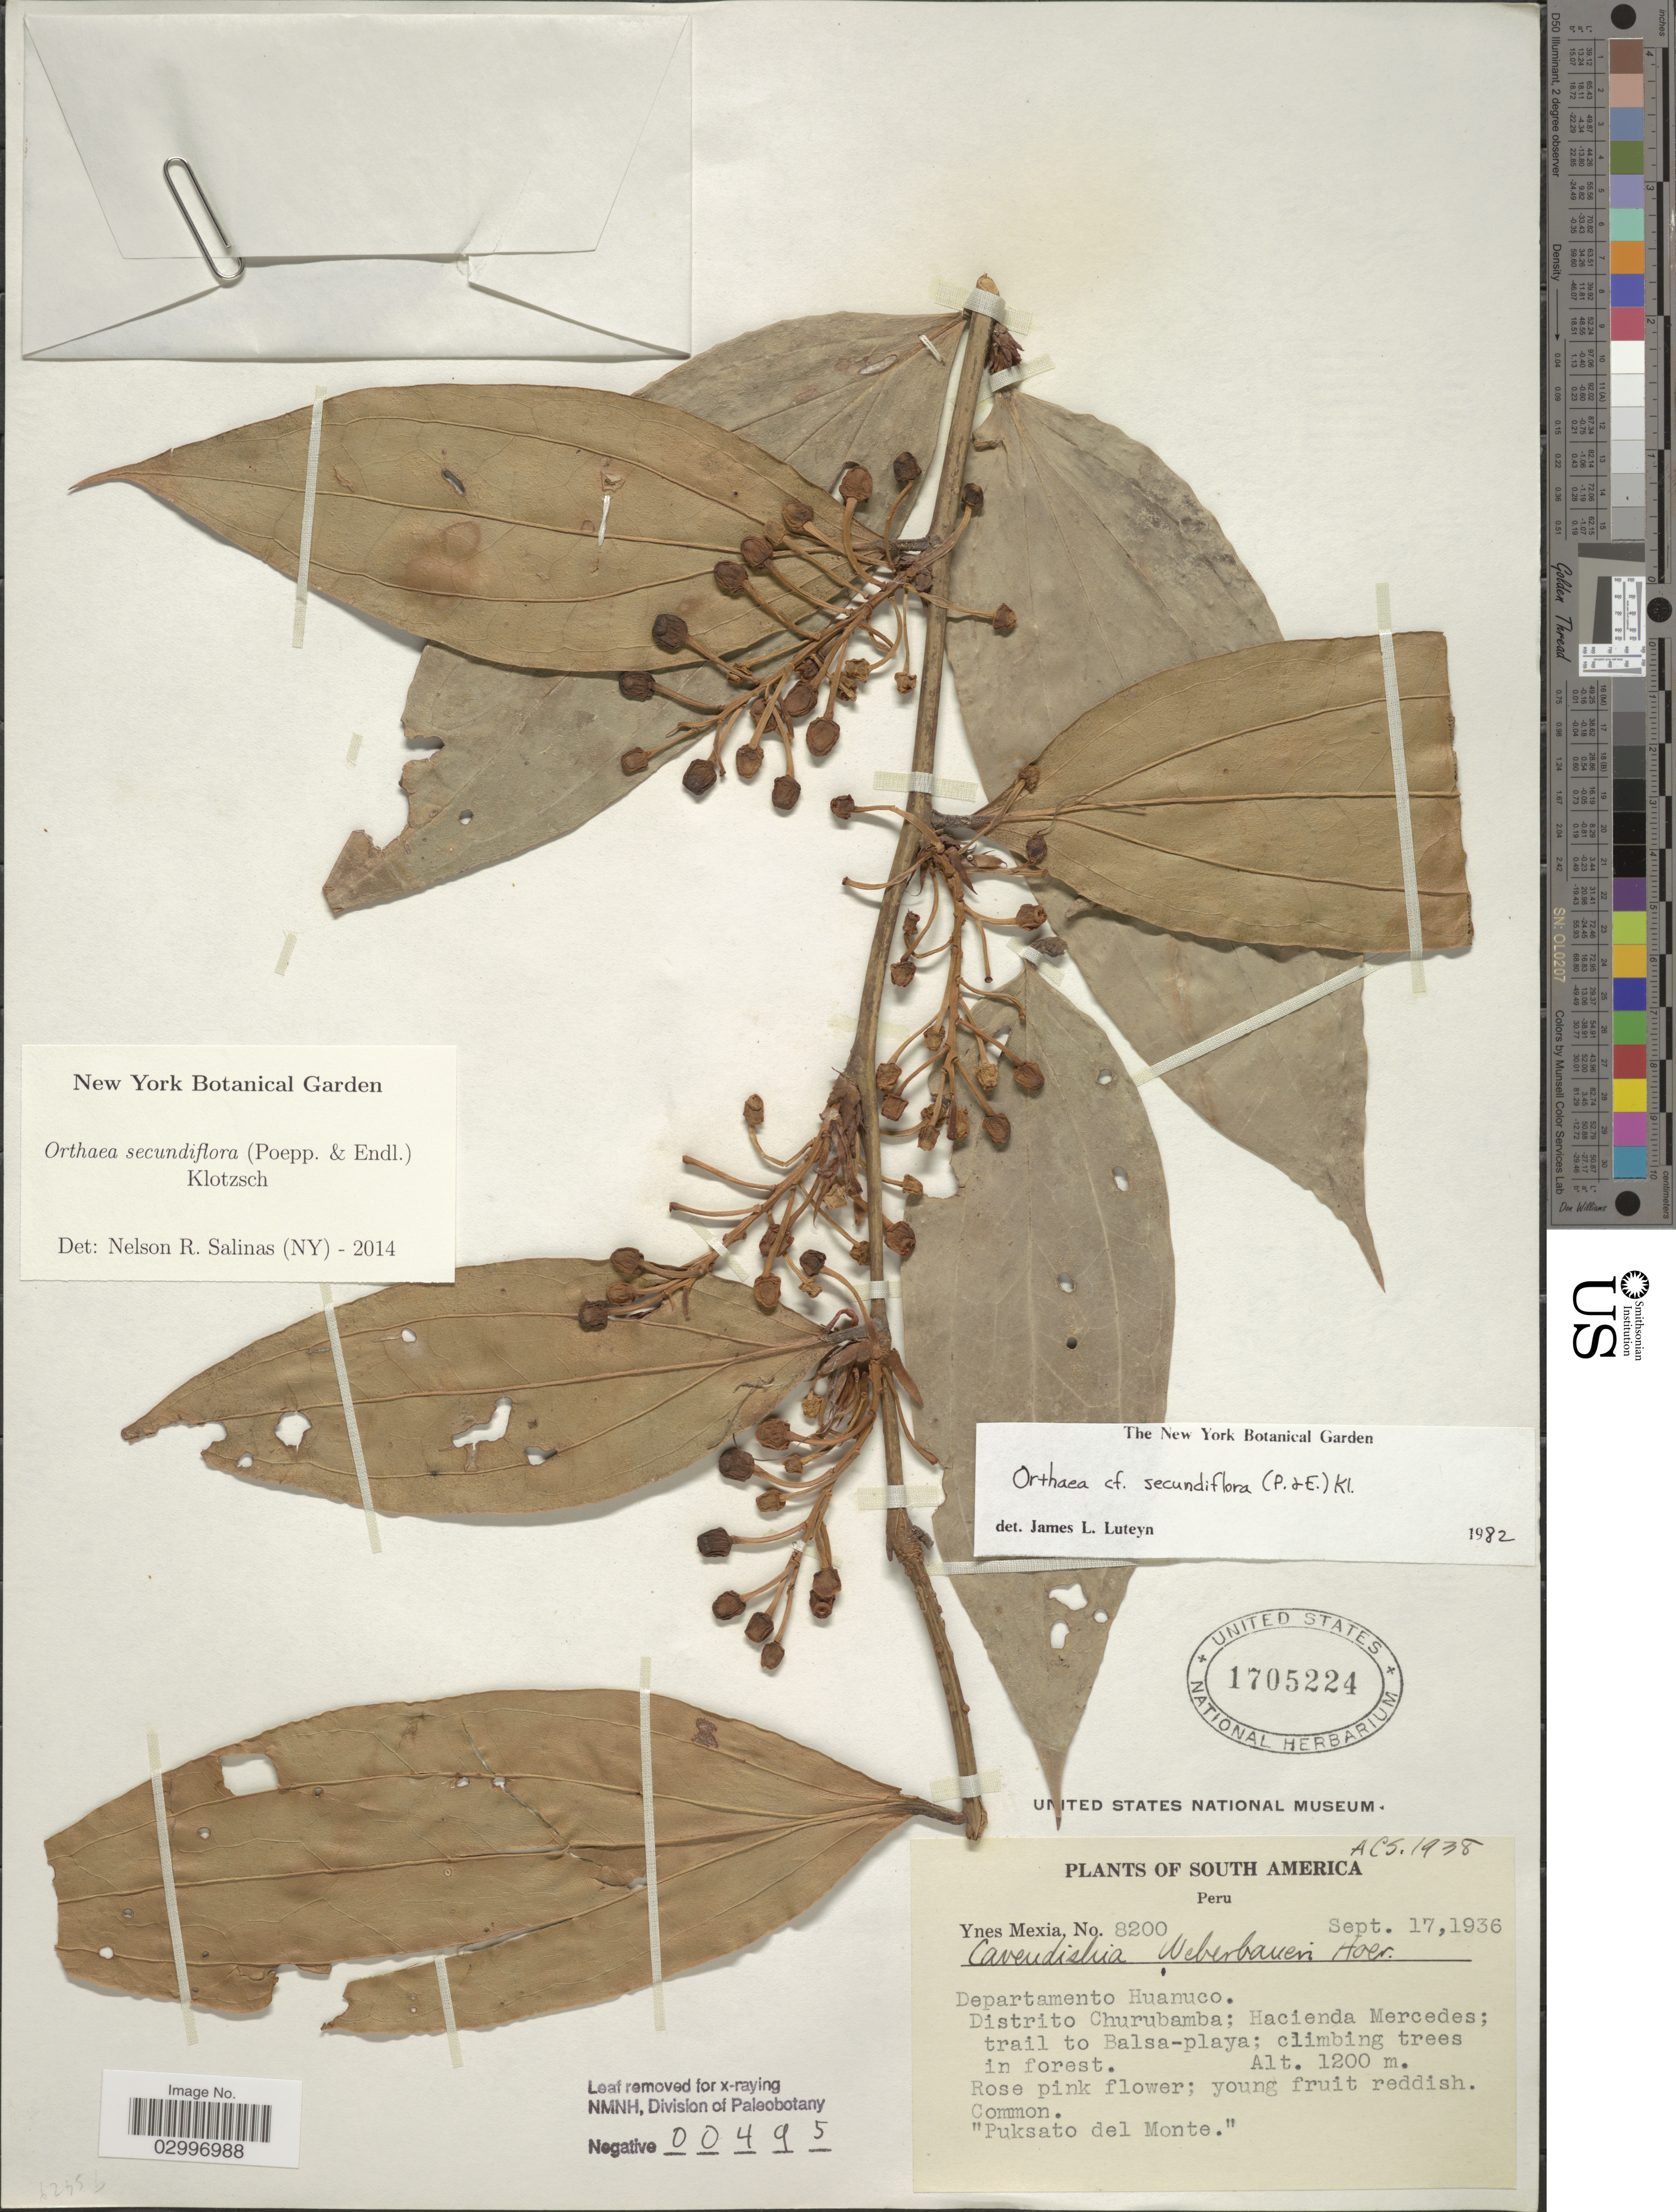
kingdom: Plantae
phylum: Tracheophyta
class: Magnoliopsida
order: Ericales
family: Ericaceae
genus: Orthaea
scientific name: Orthaea secundiflora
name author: (Poepp. & Endl.) Klotzsch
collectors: Y. Mexia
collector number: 8200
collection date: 1936-09-17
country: Peru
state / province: Huánuco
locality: Departamento Huanuco. Distrito Churubamba; Hacienda Mercedes; trail to Balsa-playa.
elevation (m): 1200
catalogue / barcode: US 1705224